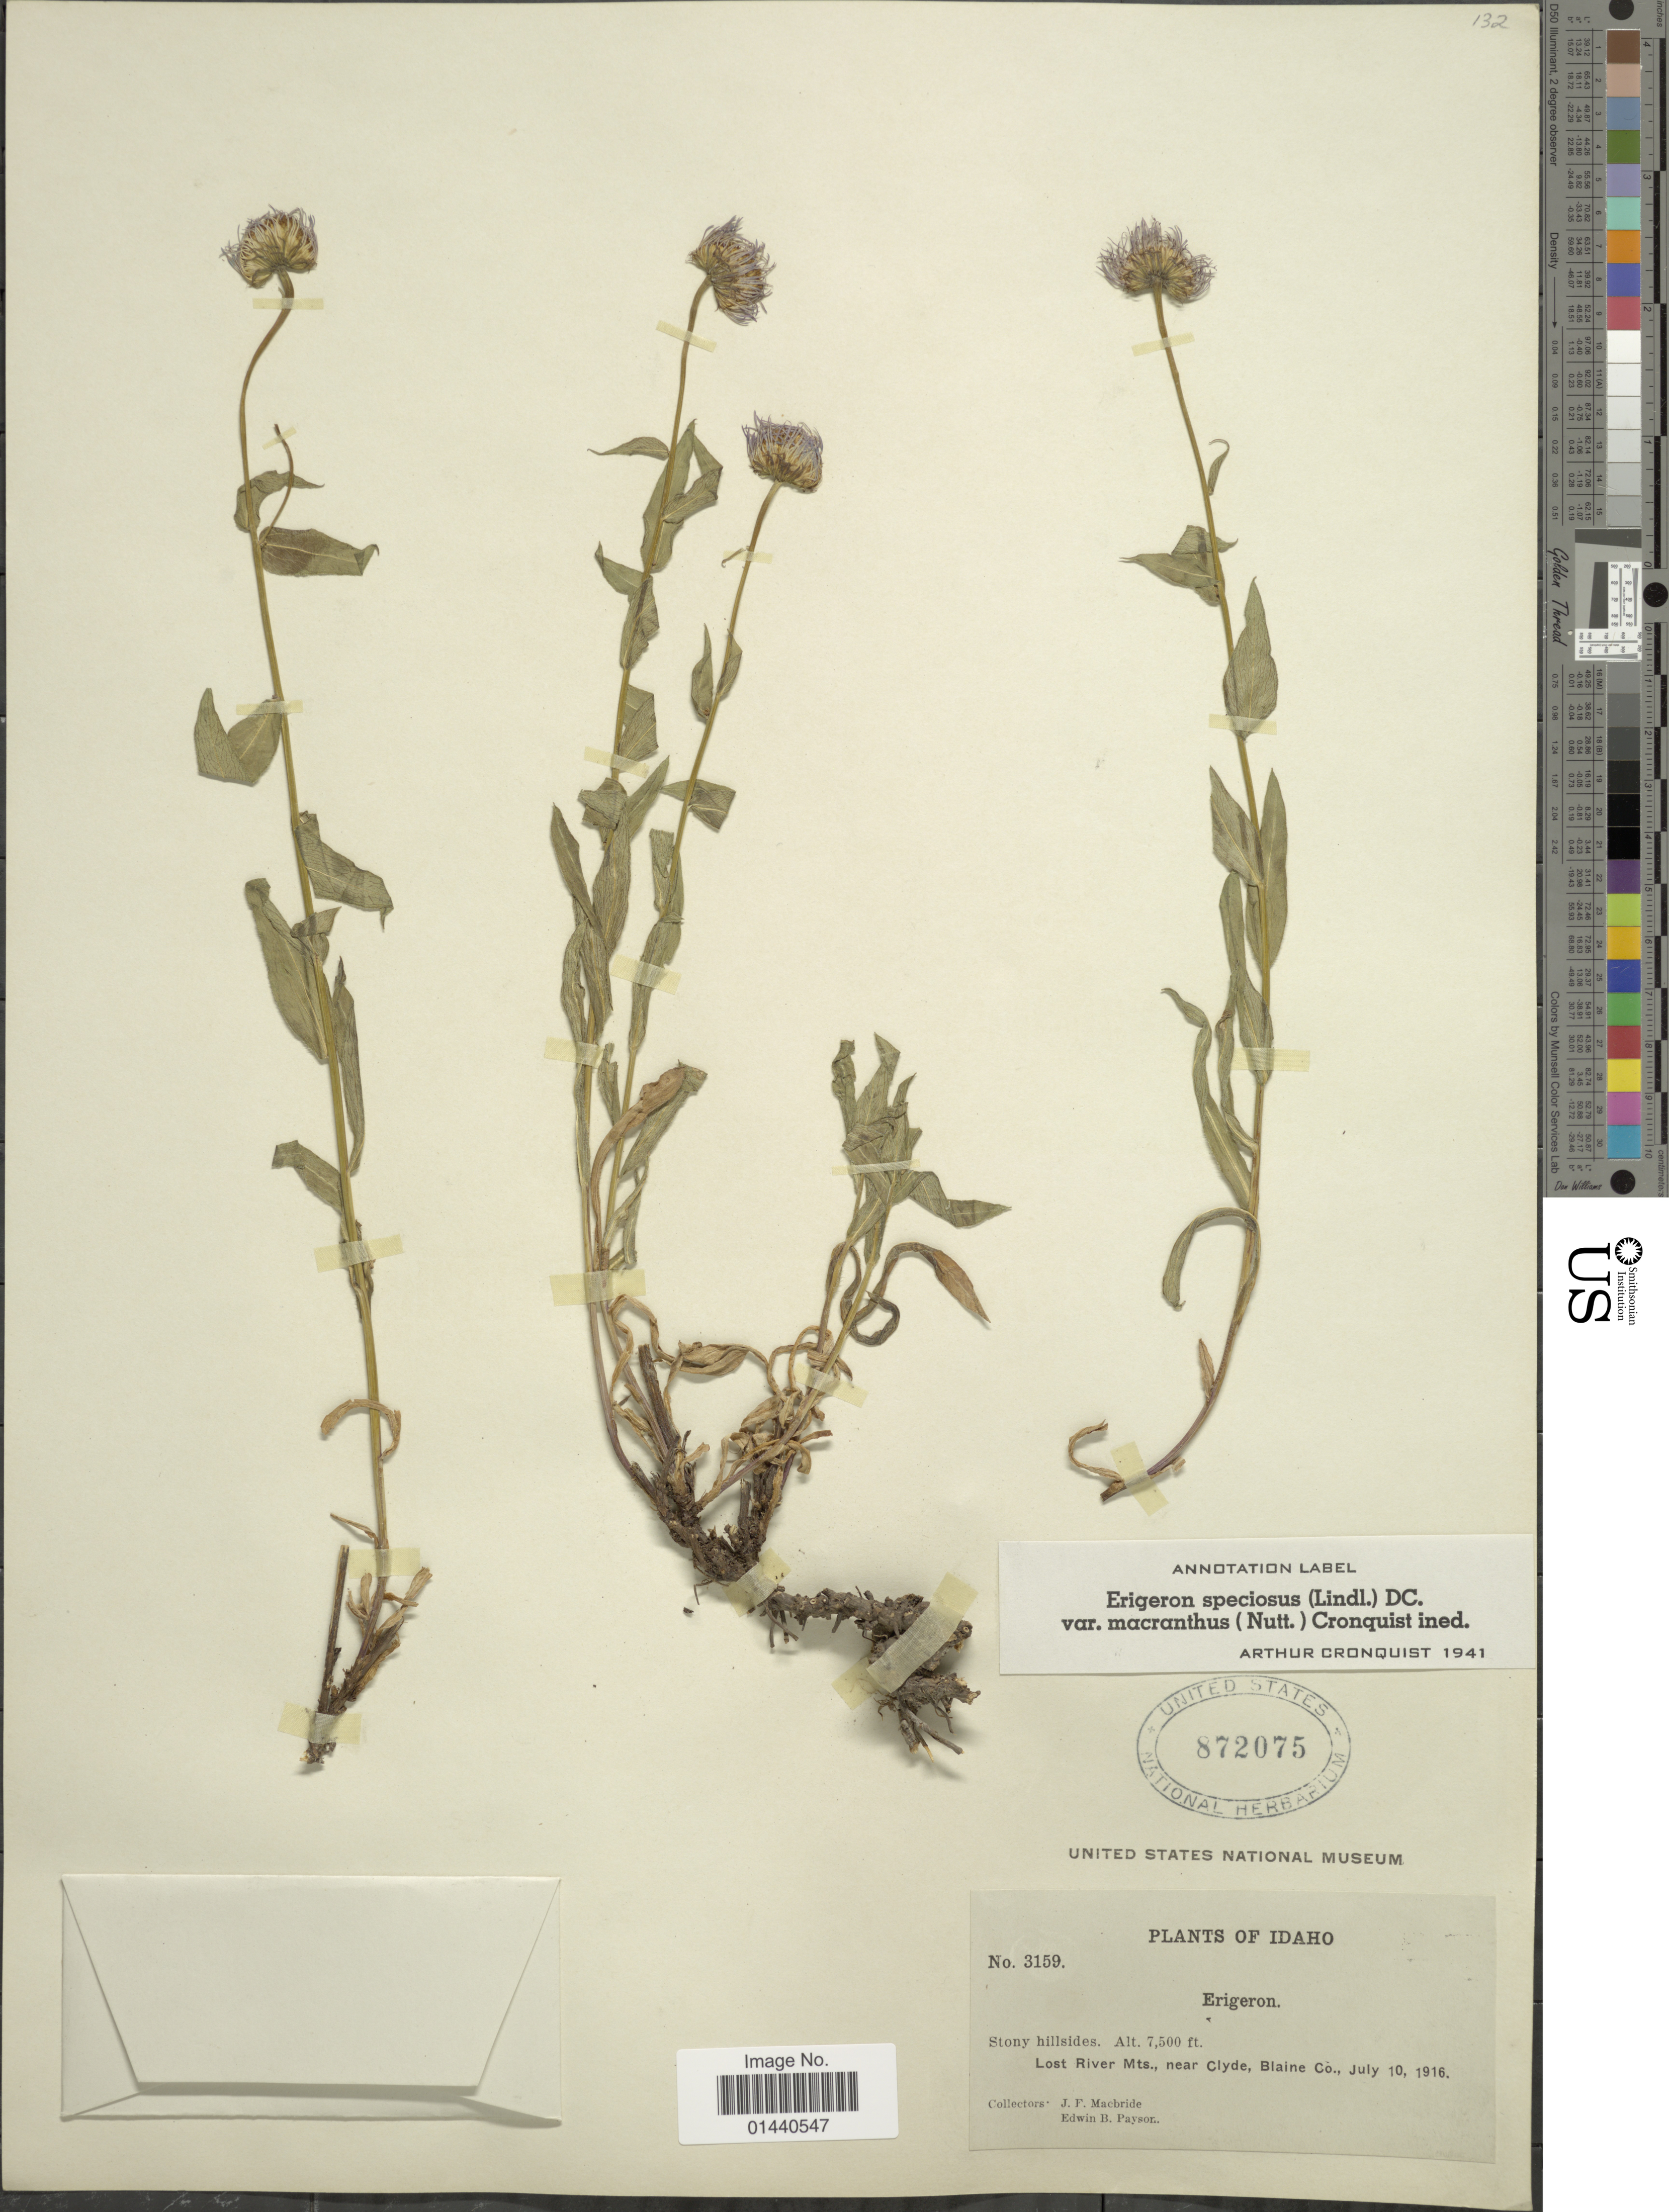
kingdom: Plantae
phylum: Tracheophyta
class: Magnoliopsida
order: Asterales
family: Asteraceae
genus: Erigeron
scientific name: Erigeron speciosus var. macranthus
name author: (Nutt.) Cronq.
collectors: J. F. Macbride & E. B. Payson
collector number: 3159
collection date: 1916-07-10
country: United States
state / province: Idaho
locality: Lost River Mts., near Clyde, Blaine Co.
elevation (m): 2286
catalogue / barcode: US 872075